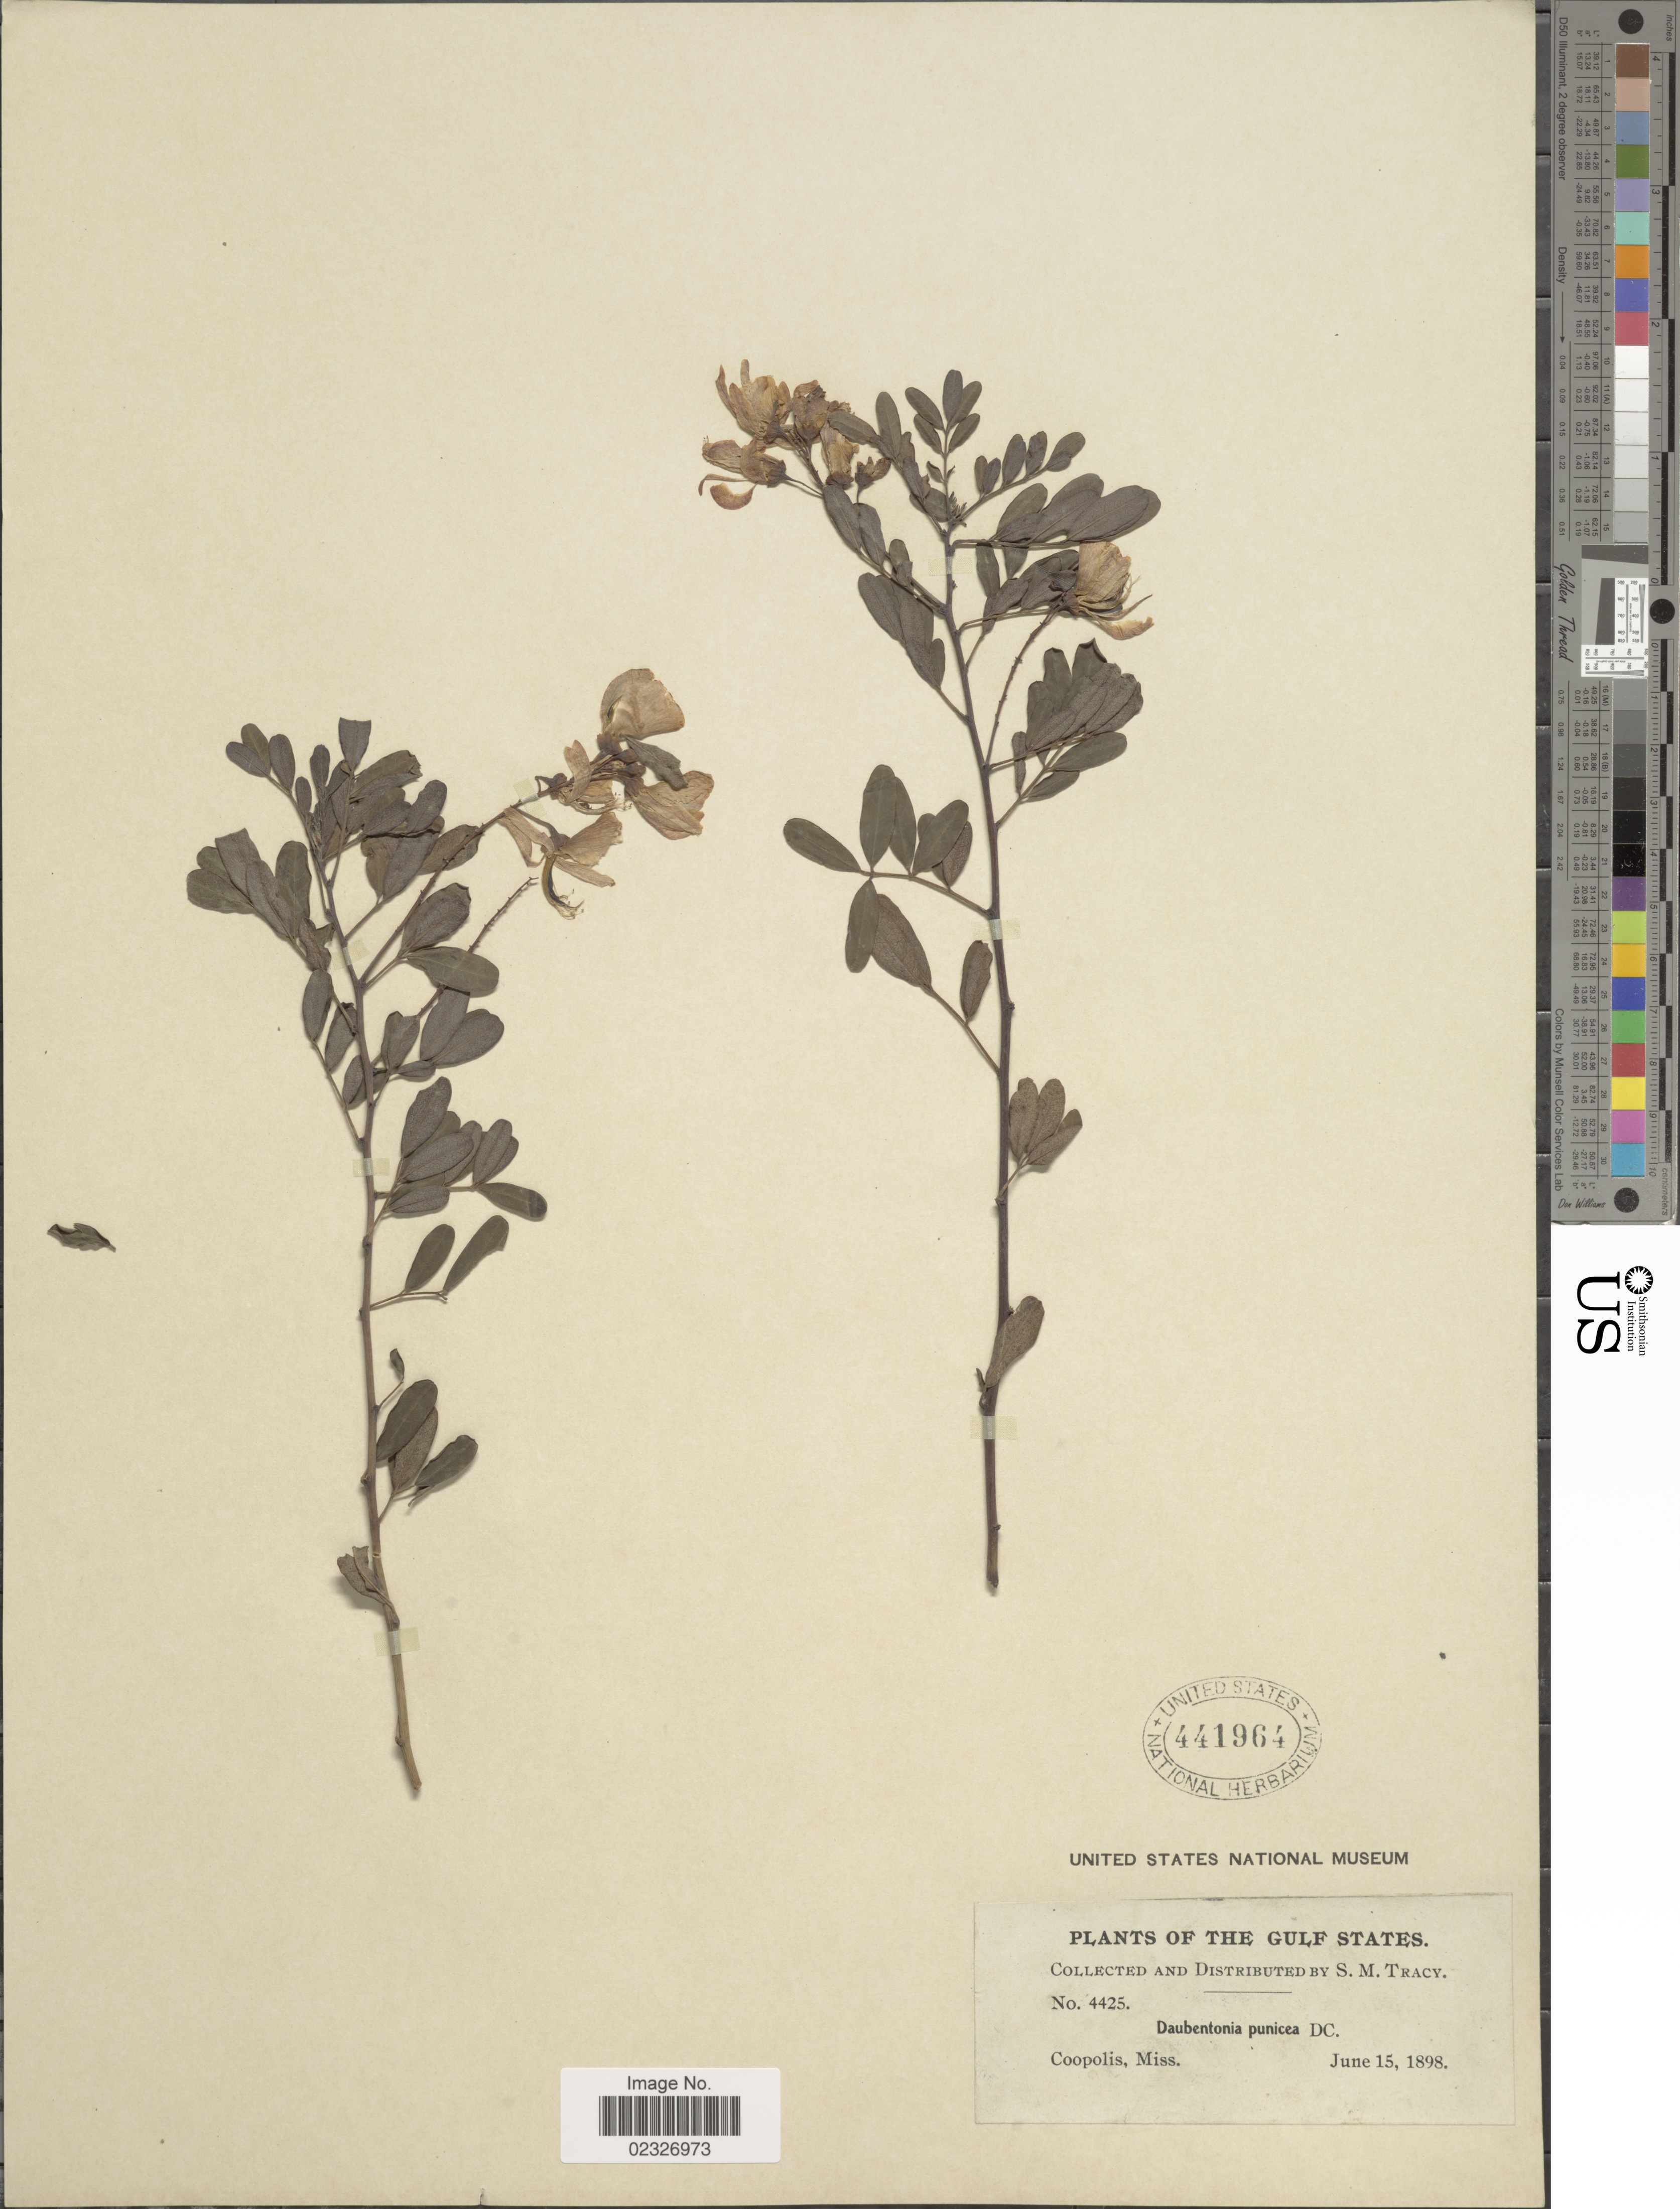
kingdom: Plantae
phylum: Tracheophyta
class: Magnoliopsida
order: Fabales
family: Fabaceae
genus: Sesbania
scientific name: Sesbania punicea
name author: (Cav.) Benth.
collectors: S. M. Tracy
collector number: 4425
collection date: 1898-06-15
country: United States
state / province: Mississippi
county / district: Harrison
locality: Coopolis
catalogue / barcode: US 441964